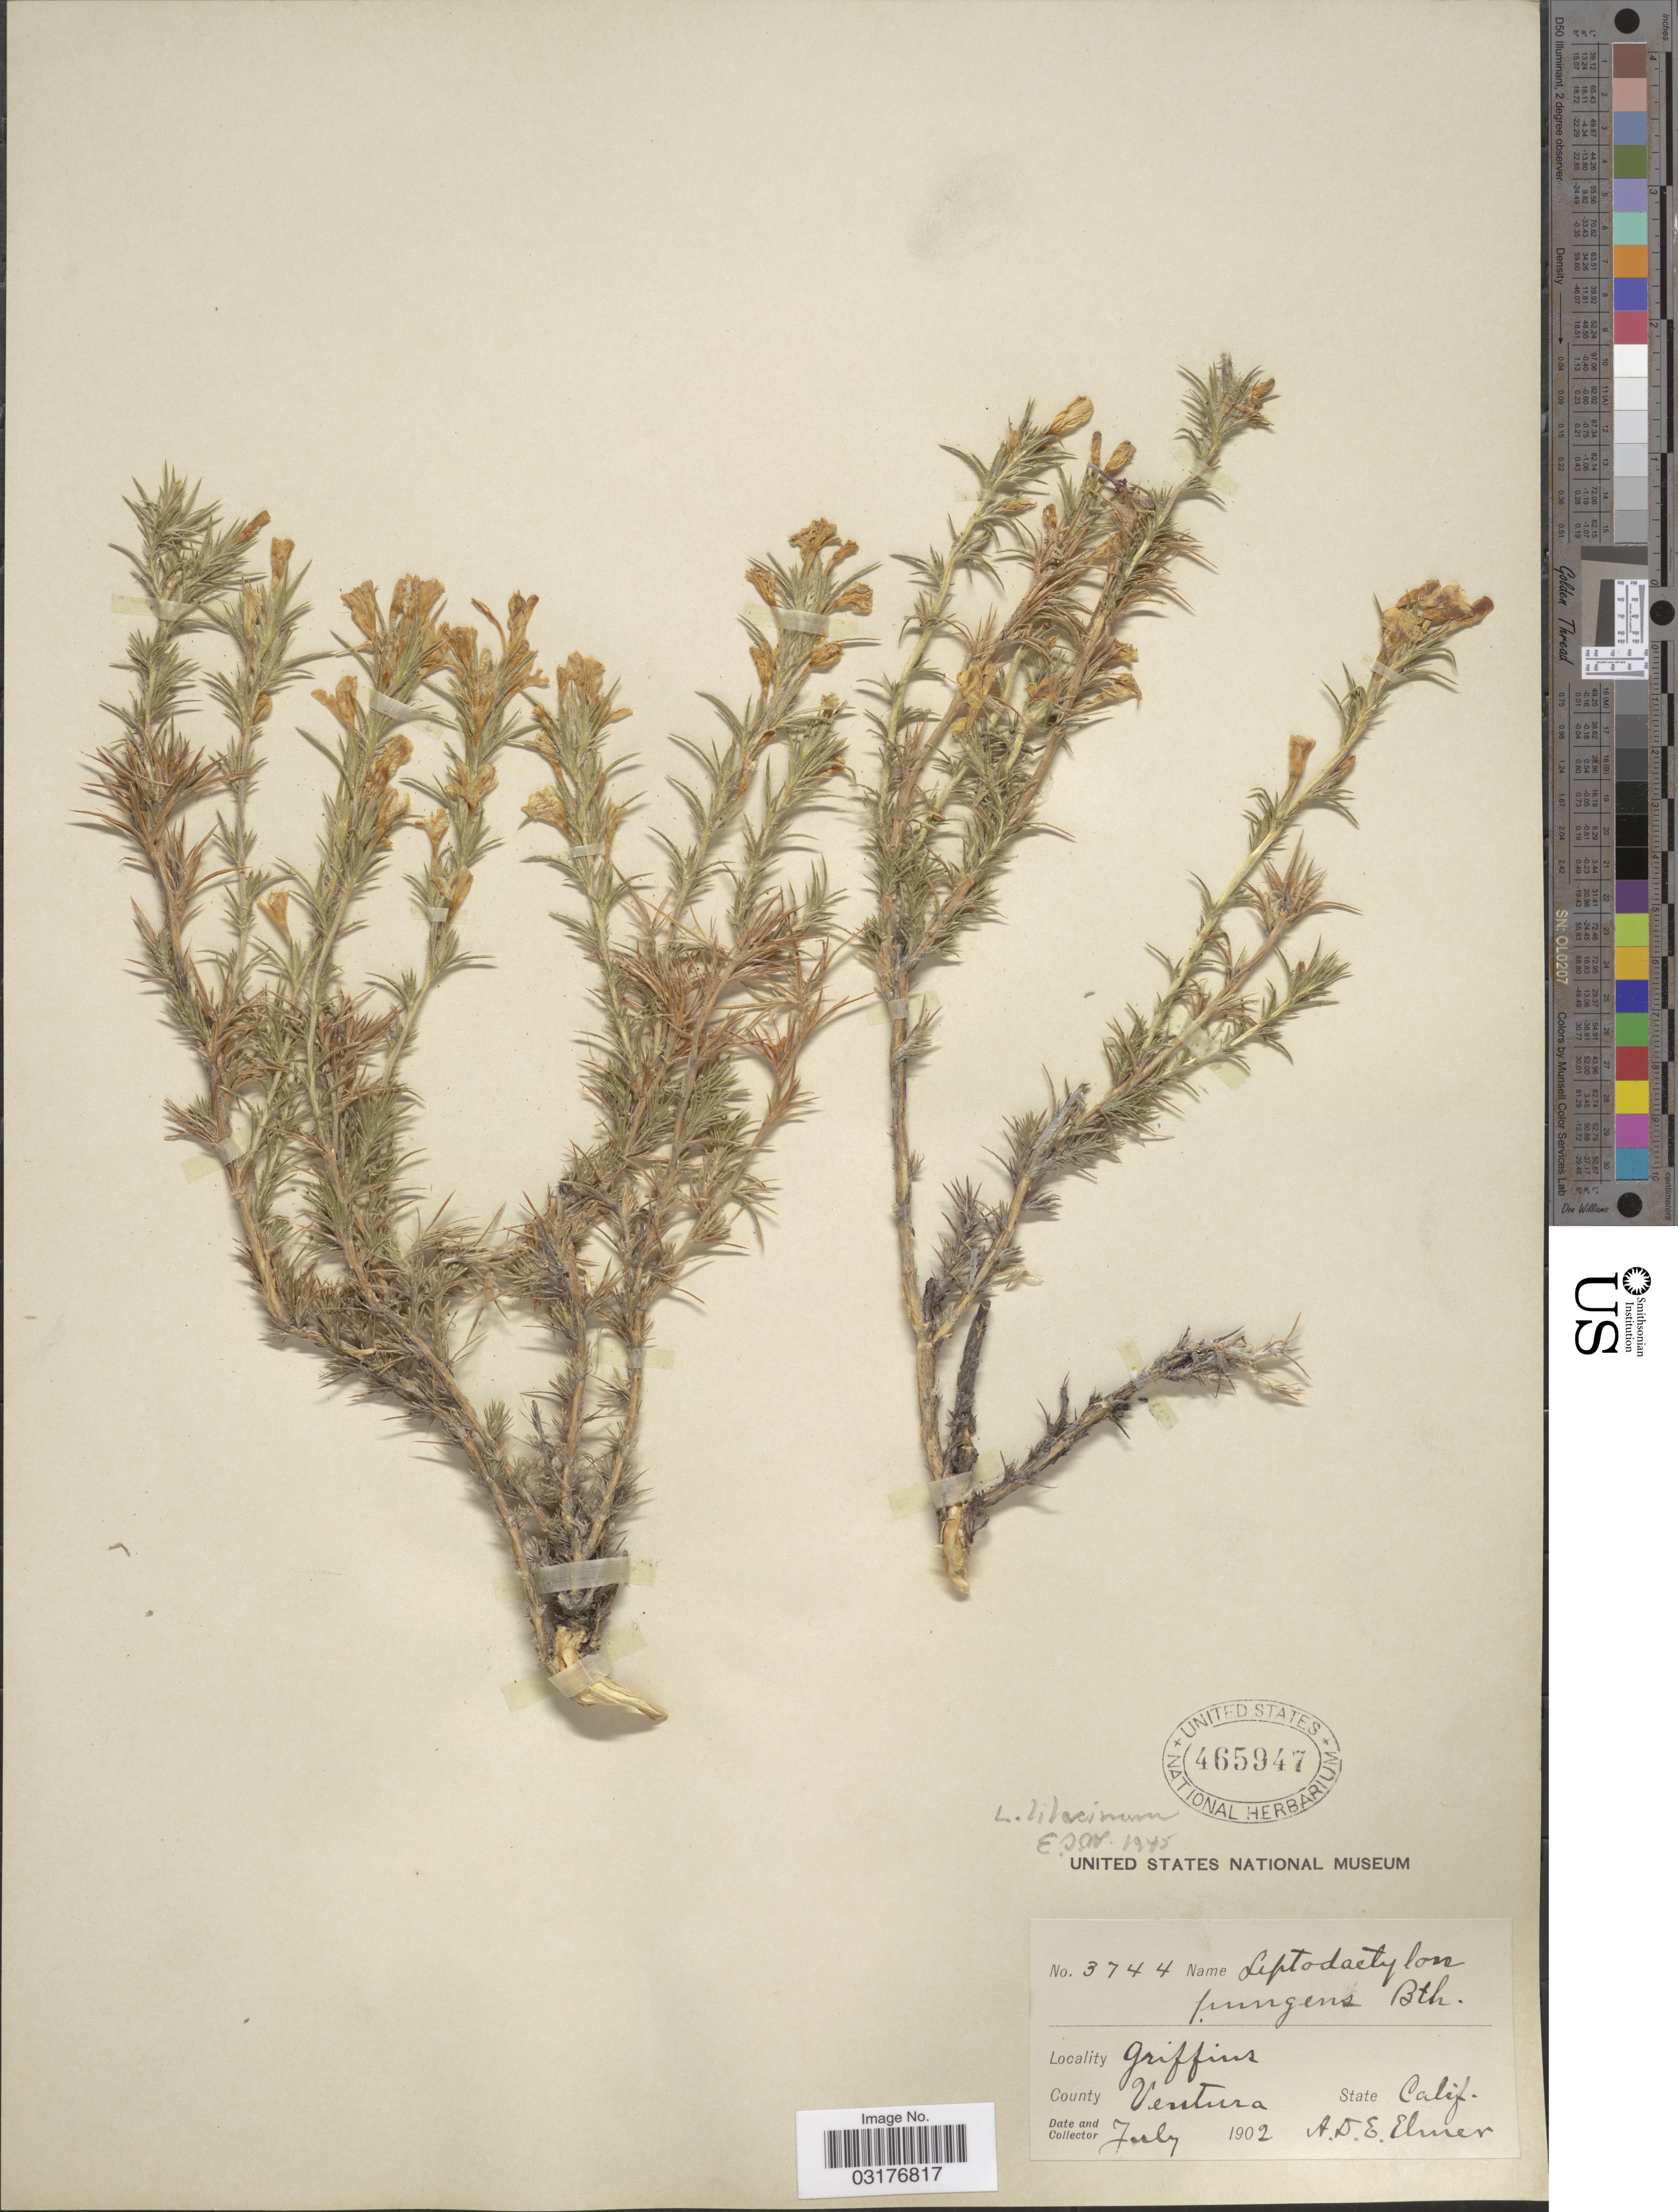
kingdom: Plantae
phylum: Tracheophyta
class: Magnoliopsida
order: Ericales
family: Polemoniaceae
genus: Linanthus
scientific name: Linanthus pungens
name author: (Torr.) J.M. Porter & L.A. Johnson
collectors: A. D. E. Elmer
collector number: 3744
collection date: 1902-07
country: United States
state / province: California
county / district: Ventura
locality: Griffins. County Ventura.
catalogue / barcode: US 465947